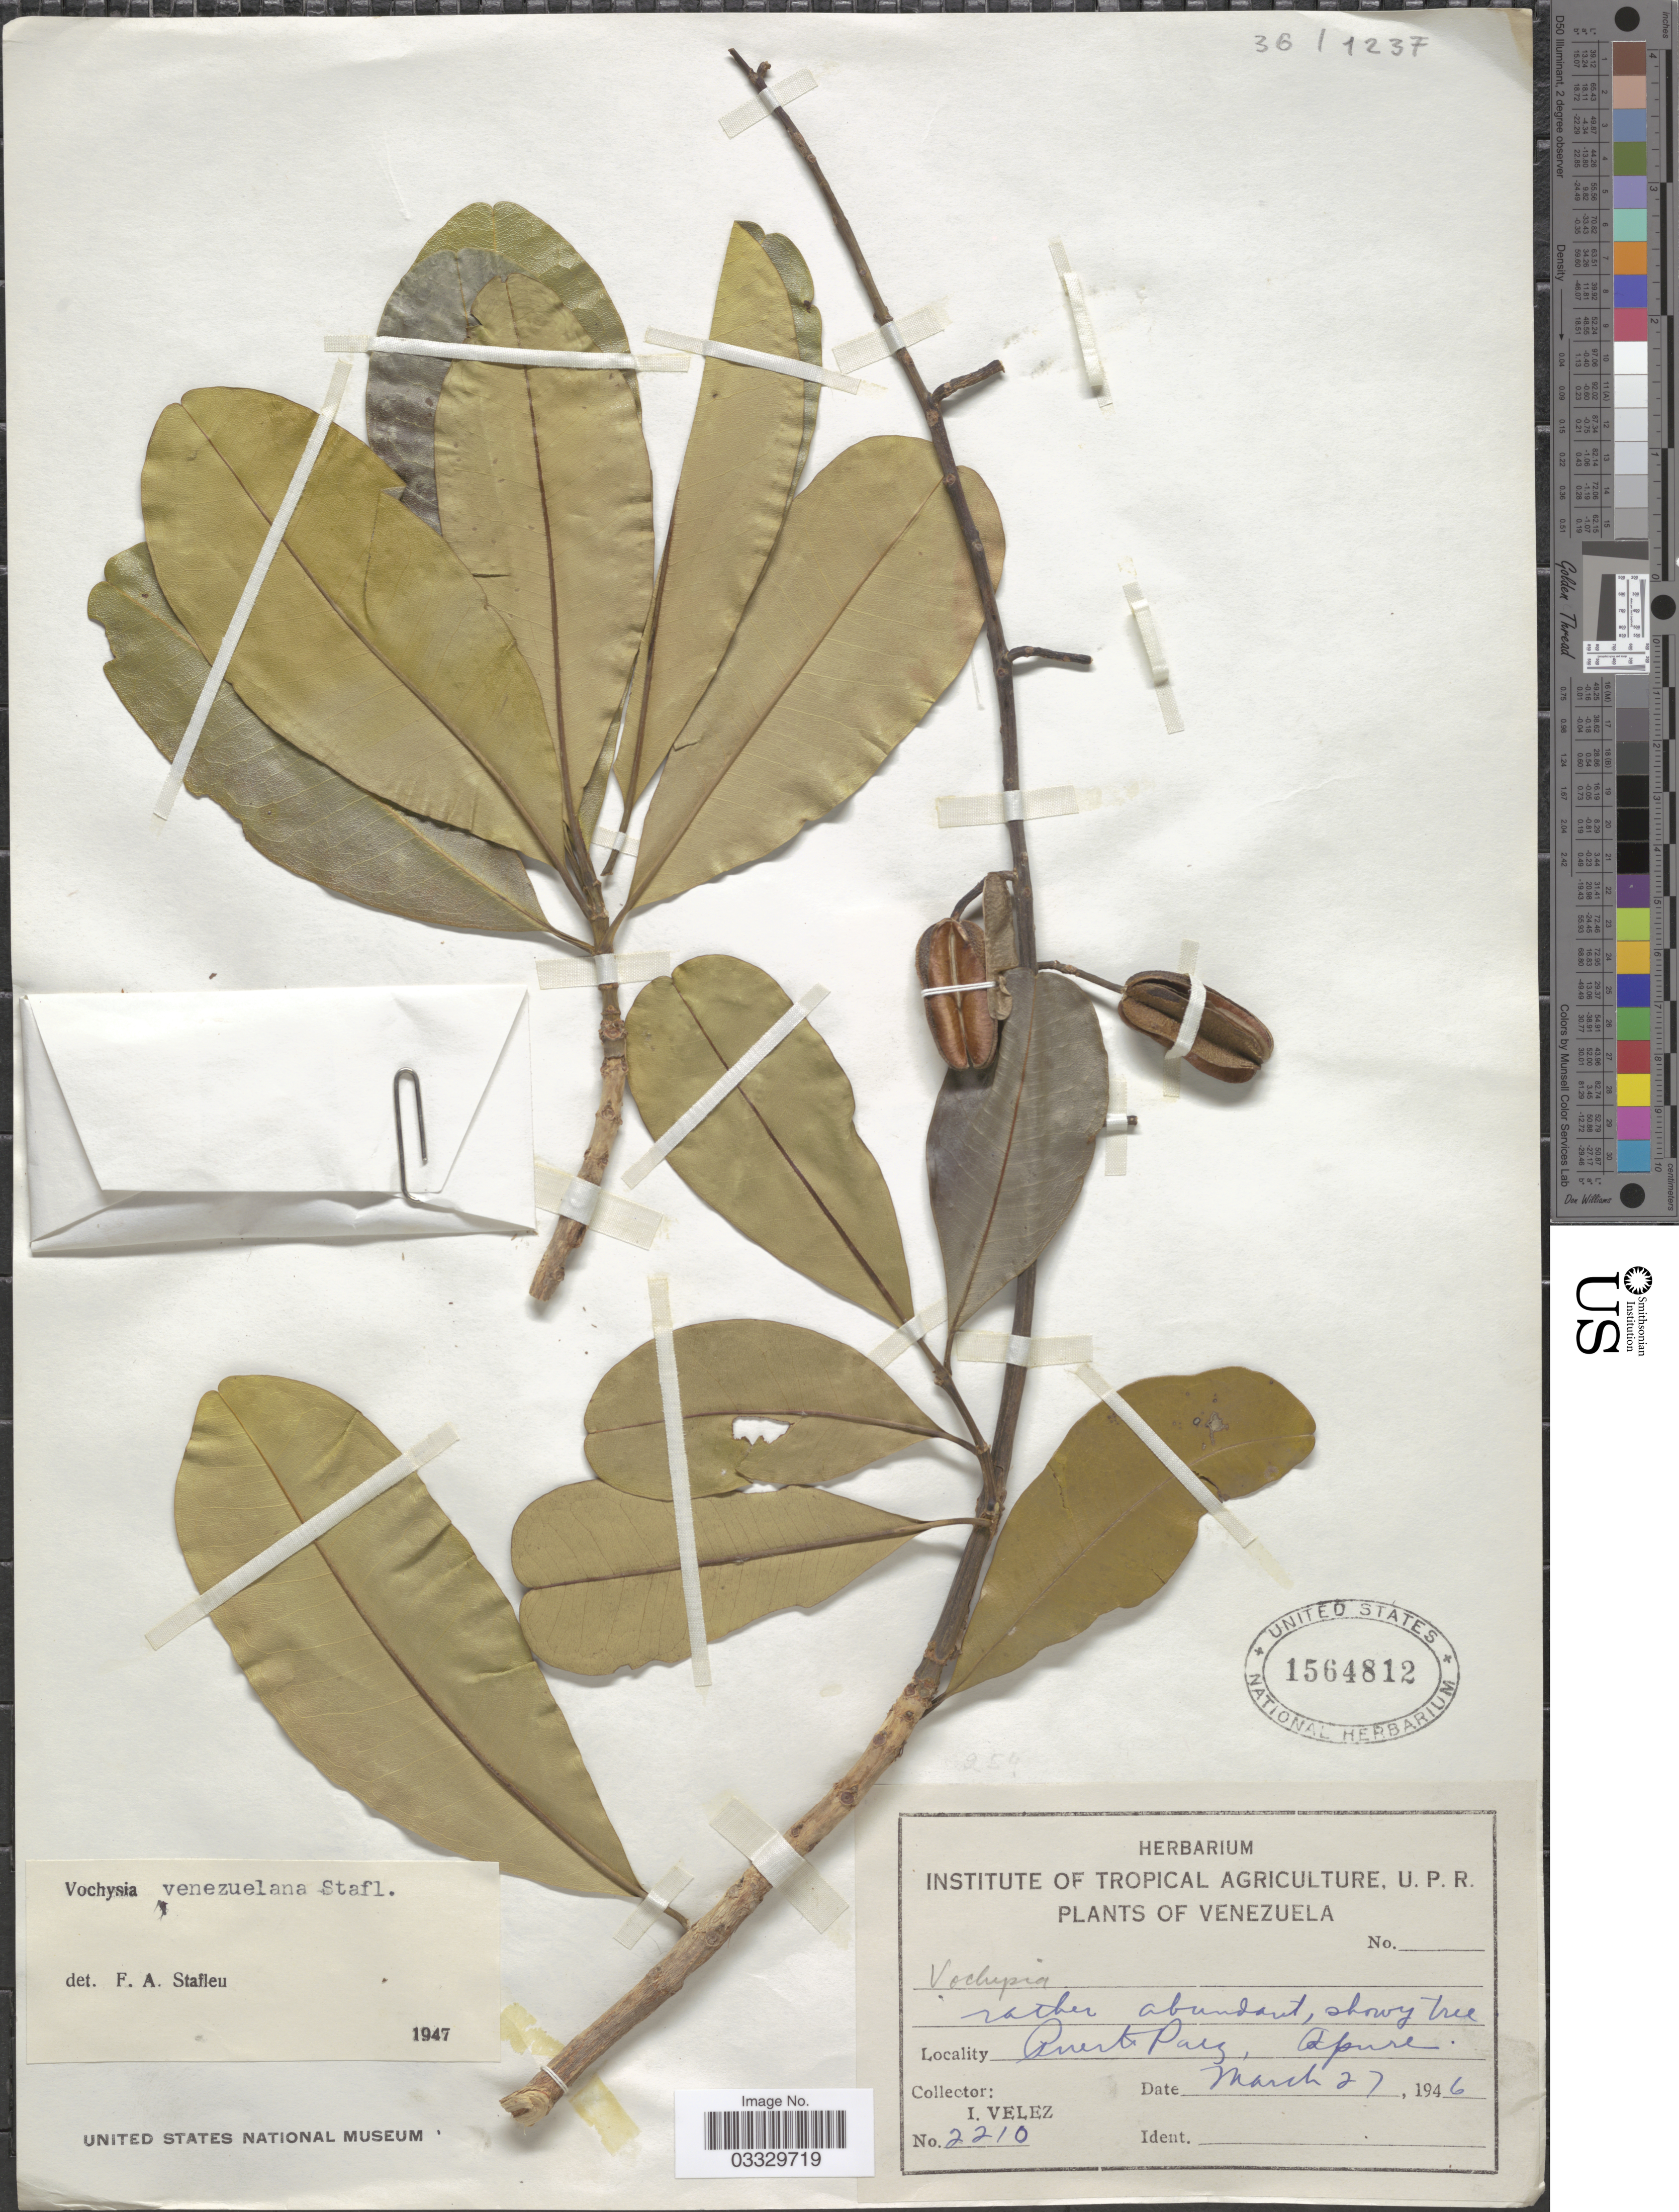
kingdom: Plantae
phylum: Tracheophyta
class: Magnoliopsida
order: Myrtales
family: Vochysiaceae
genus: Vochysia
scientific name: Vochysia venezuelana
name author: Stafleu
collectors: I. Velez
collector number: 2210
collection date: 1946-03-27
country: Venezuela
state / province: Apure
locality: Puerto Paez.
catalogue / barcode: US 1564812